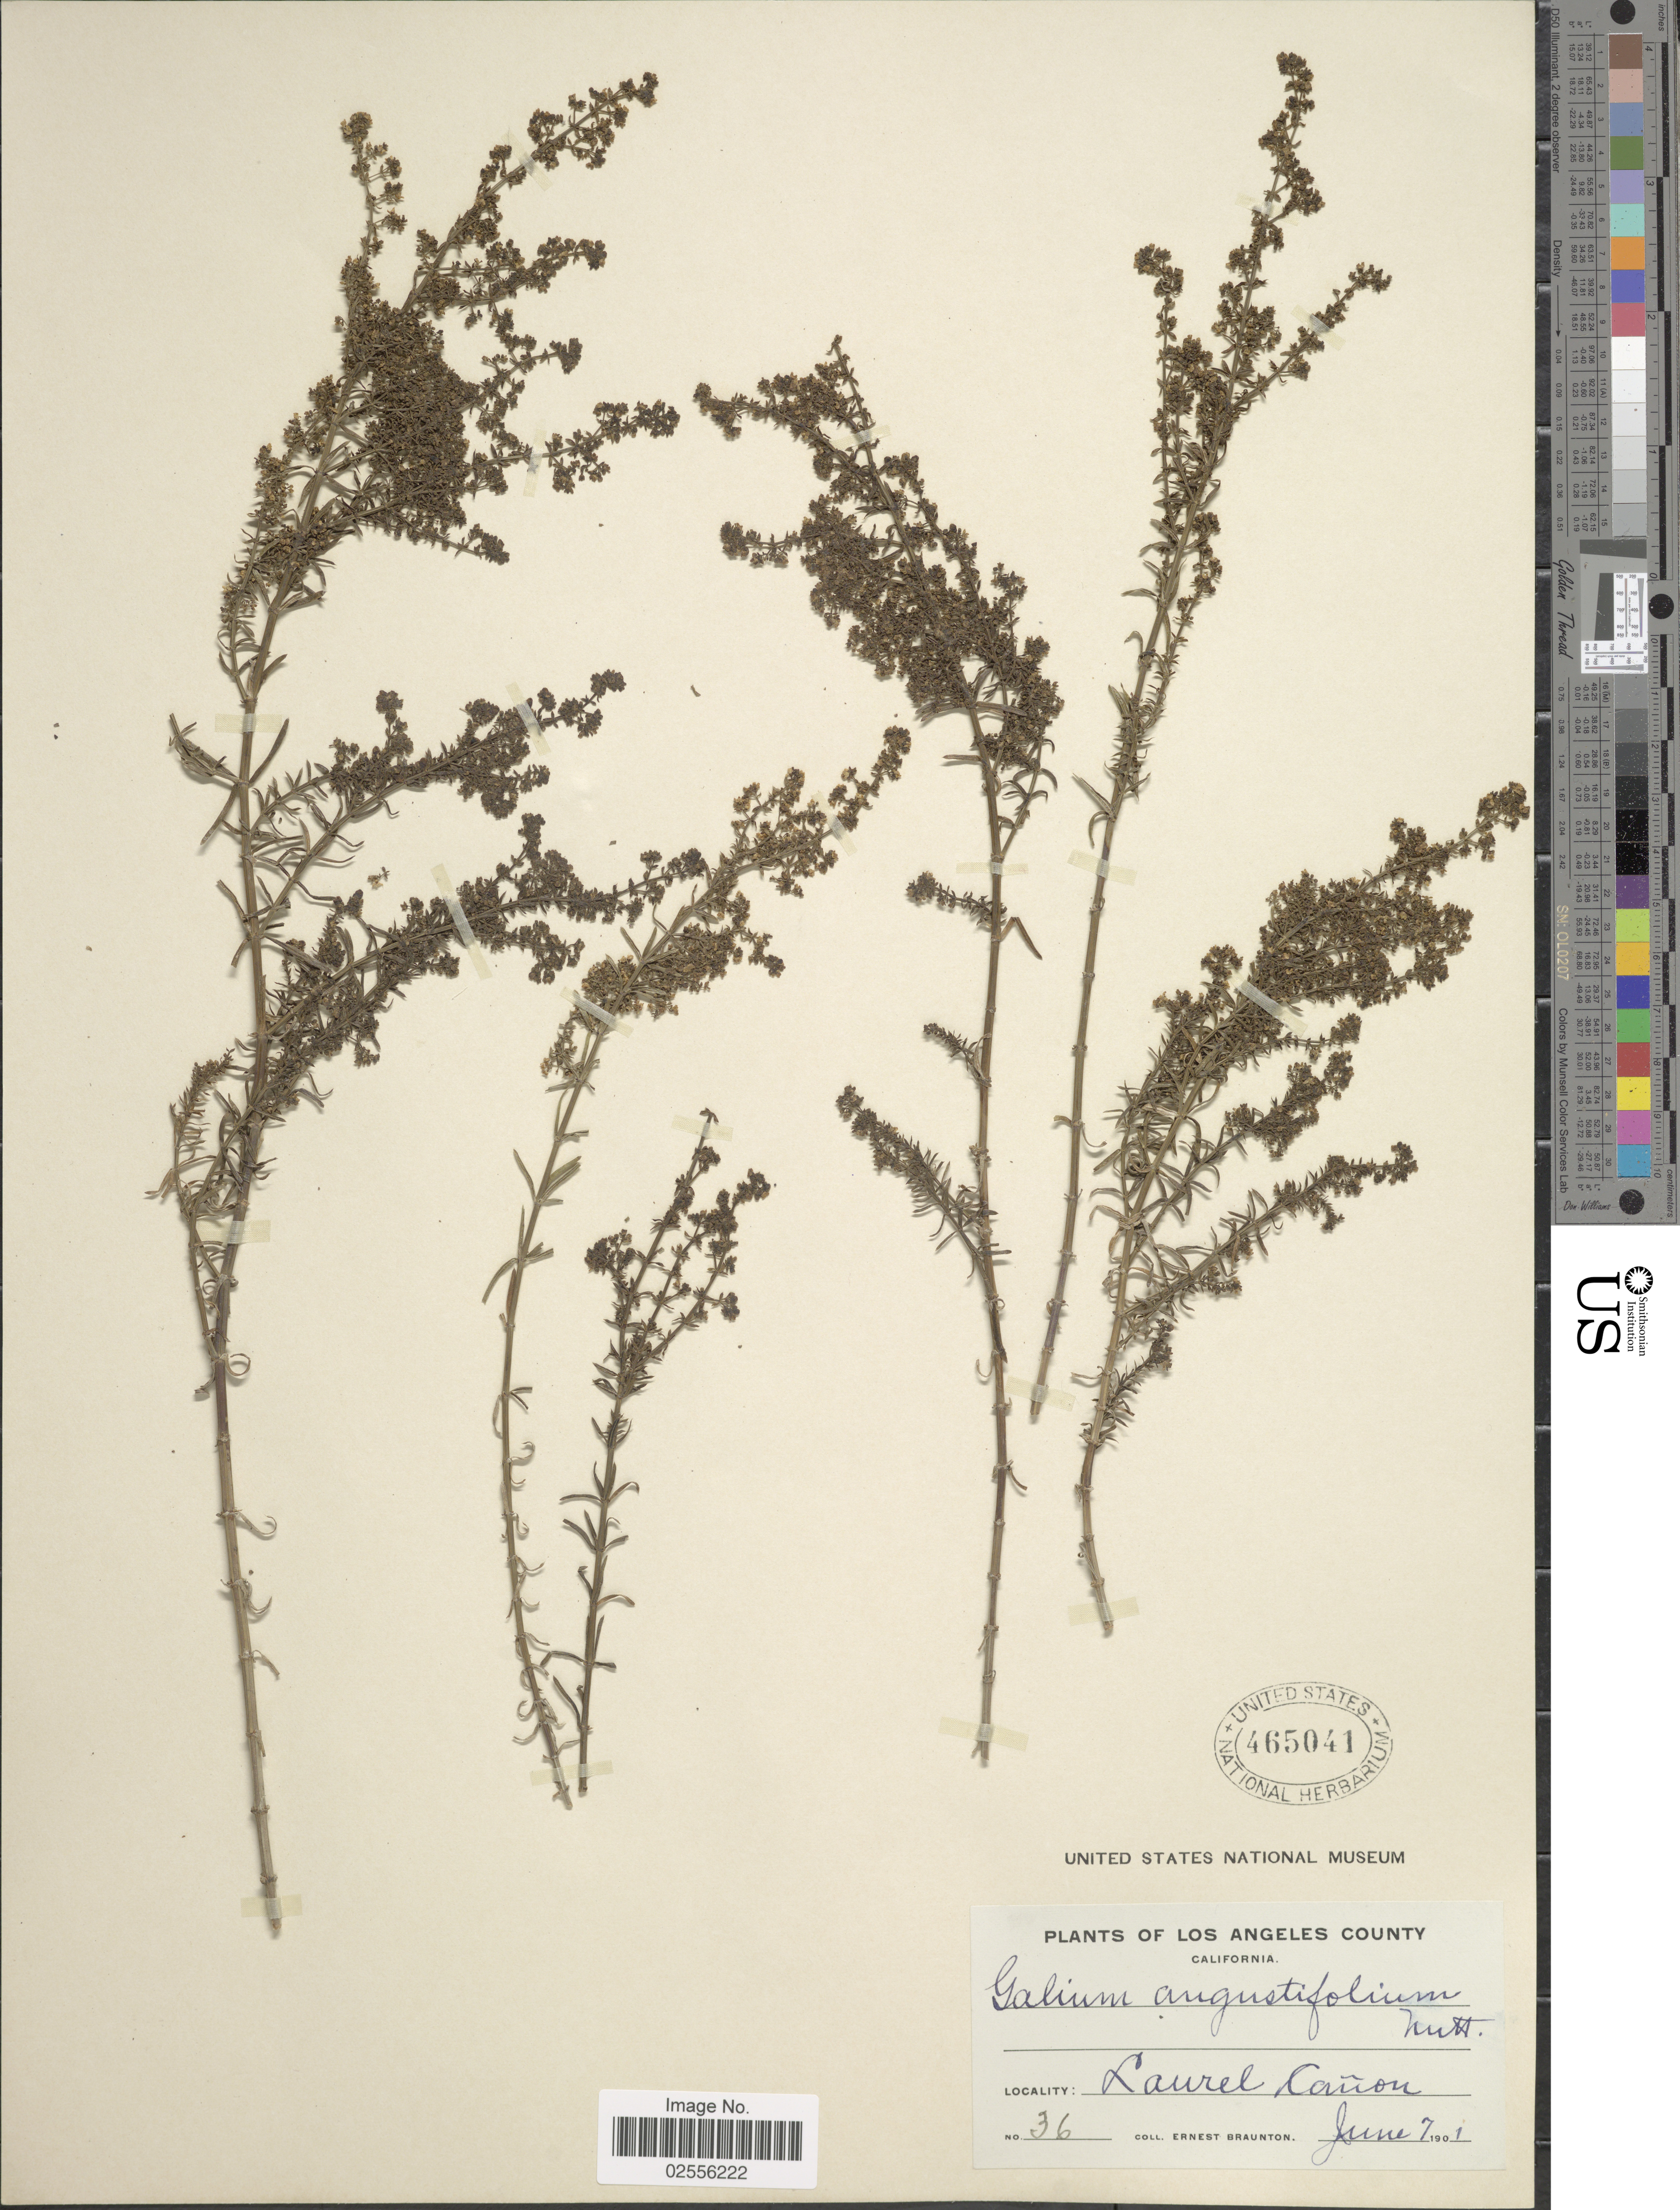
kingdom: Plantae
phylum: Tracheophyta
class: Magnoliopsida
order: Gentianales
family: Rubiaceae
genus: Galium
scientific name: Galium angustifolium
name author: Nutt.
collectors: E. Braunton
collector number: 36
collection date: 1901-06-07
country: United States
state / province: California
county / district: Los Angeles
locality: Los Angeles County, Laurel Canon.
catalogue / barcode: US 465041